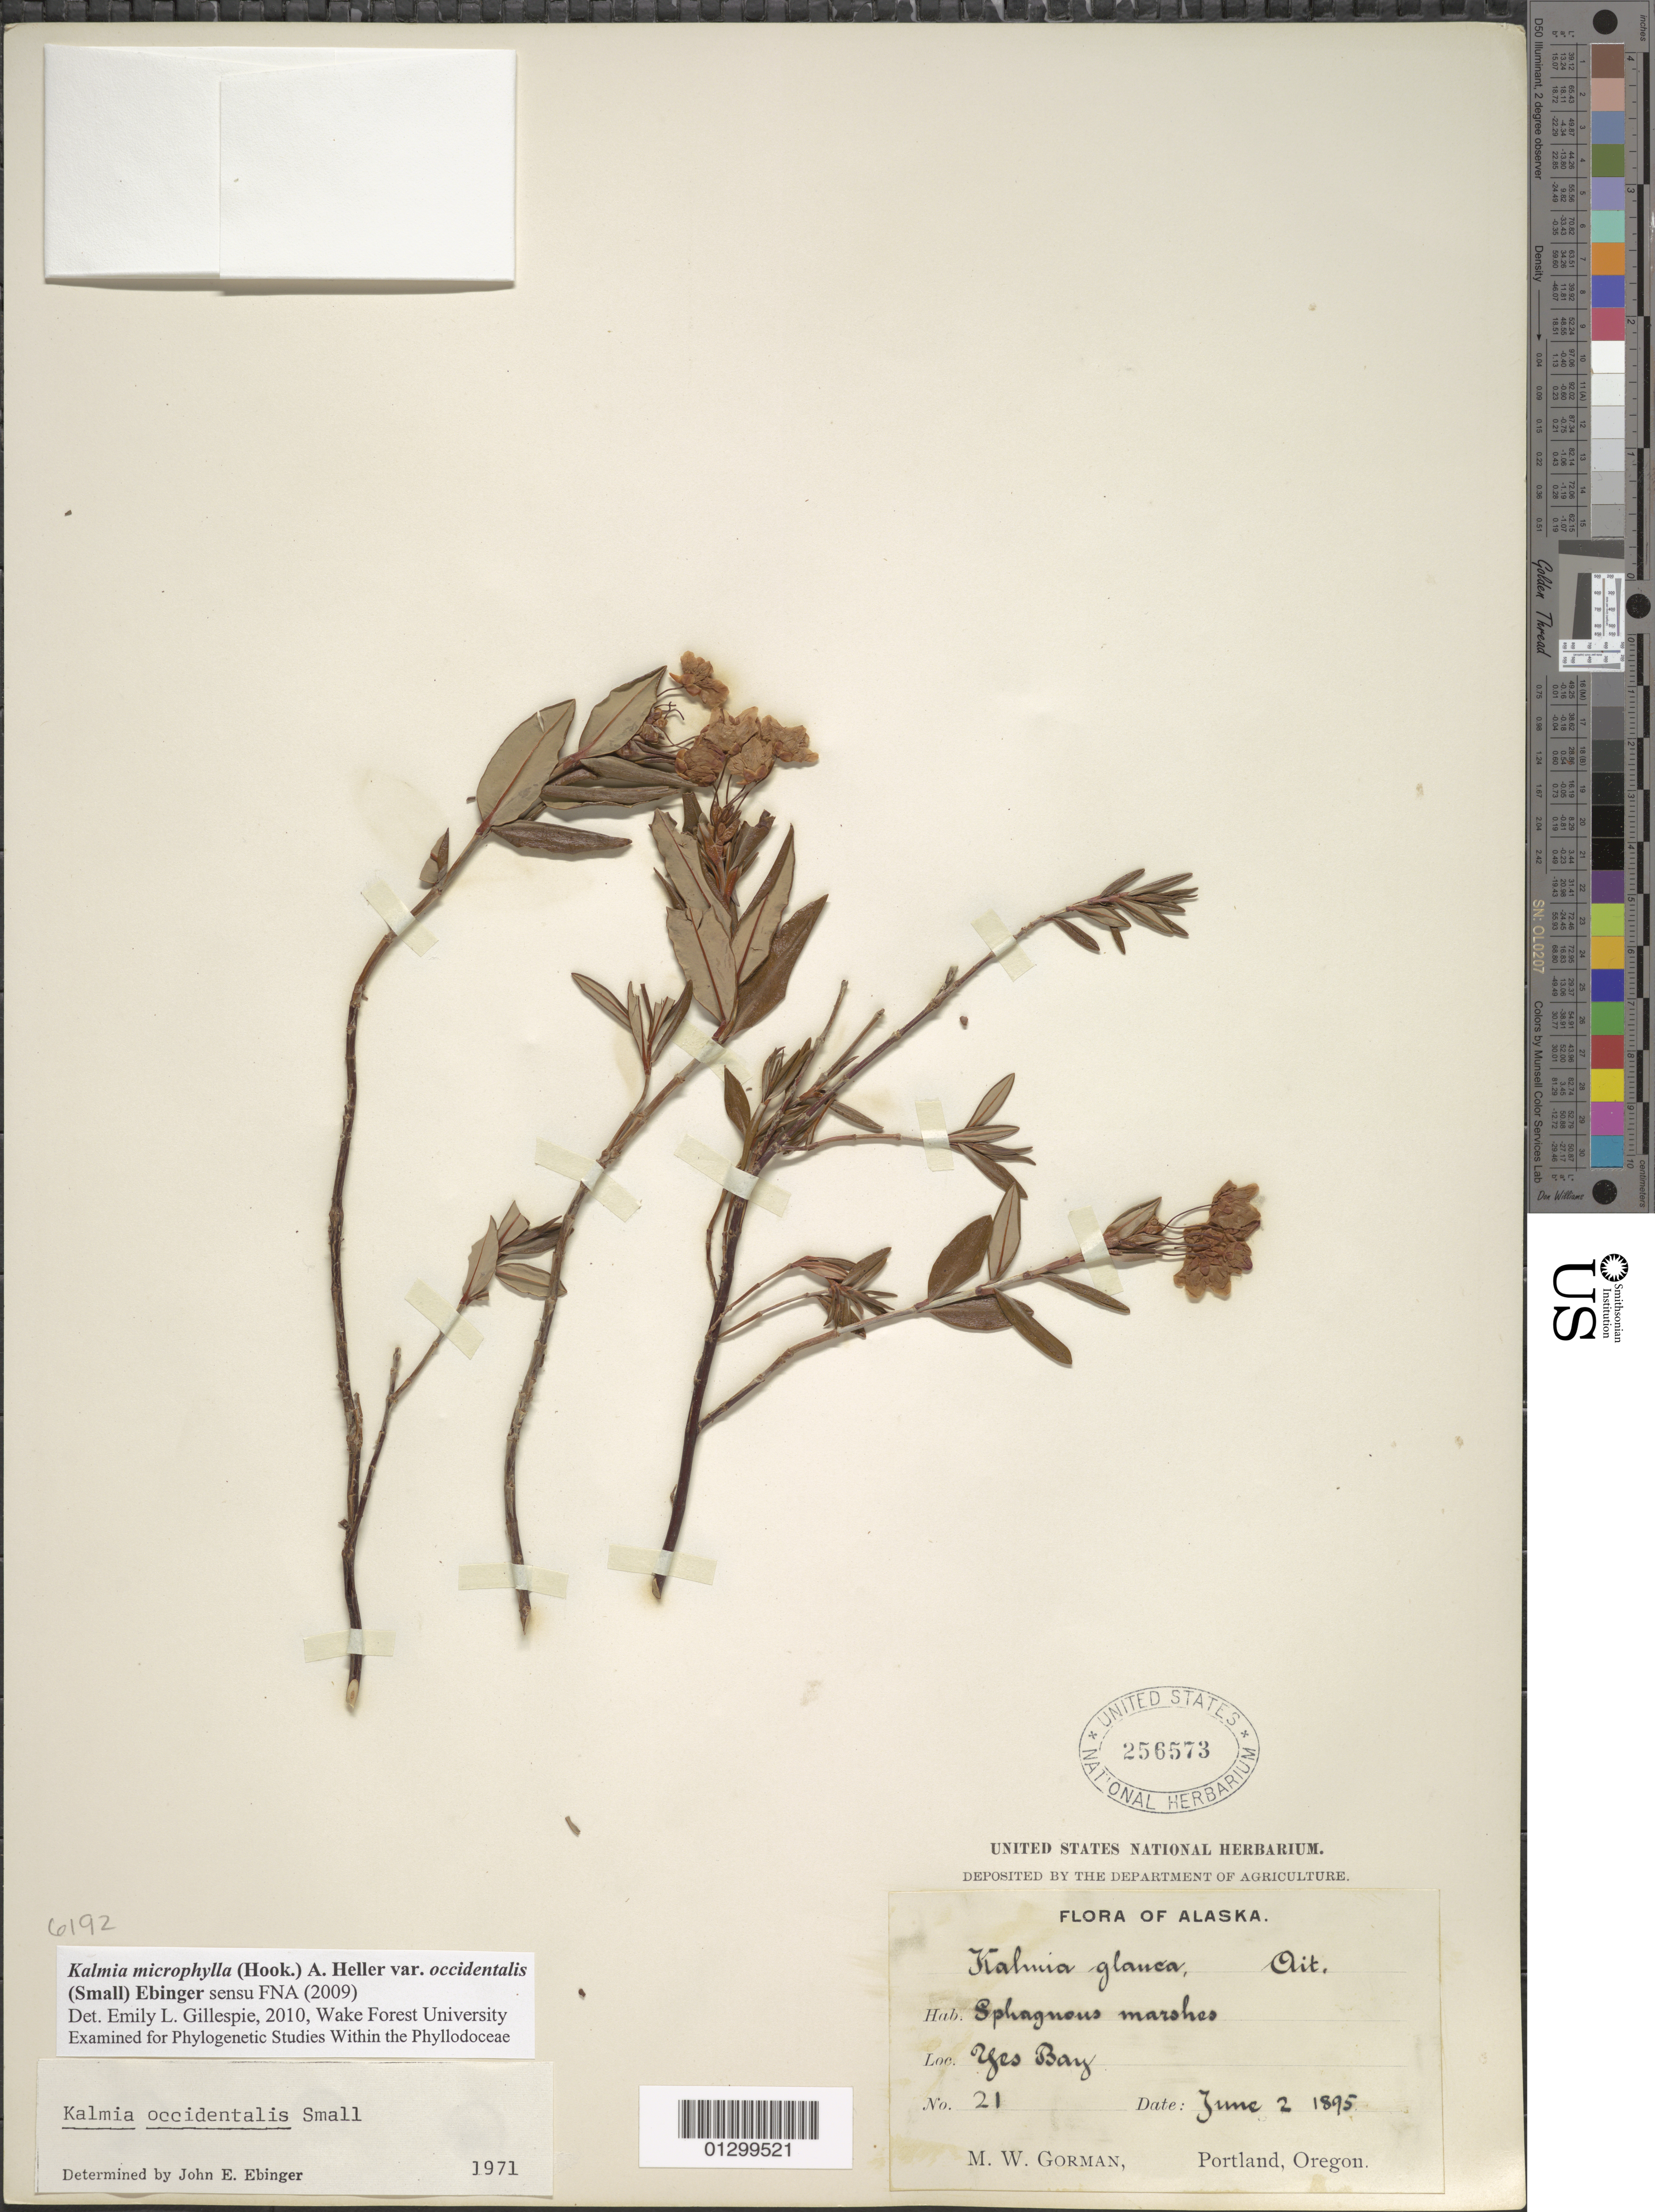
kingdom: Plantae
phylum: Tracheophyta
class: Magnoliopsida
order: Ericales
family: Ericaceae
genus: Kalmia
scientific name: Kalmia microphylla var. occidentalis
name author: (Small) Ebinger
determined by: Gillespie, E. L.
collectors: M. W. Gorman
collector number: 21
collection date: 1895-06-02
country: United States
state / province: Alaska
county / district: Ketchikan Gateway Borough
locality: Yes Bay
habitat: Sphagnum marshes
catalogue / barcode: US 256573